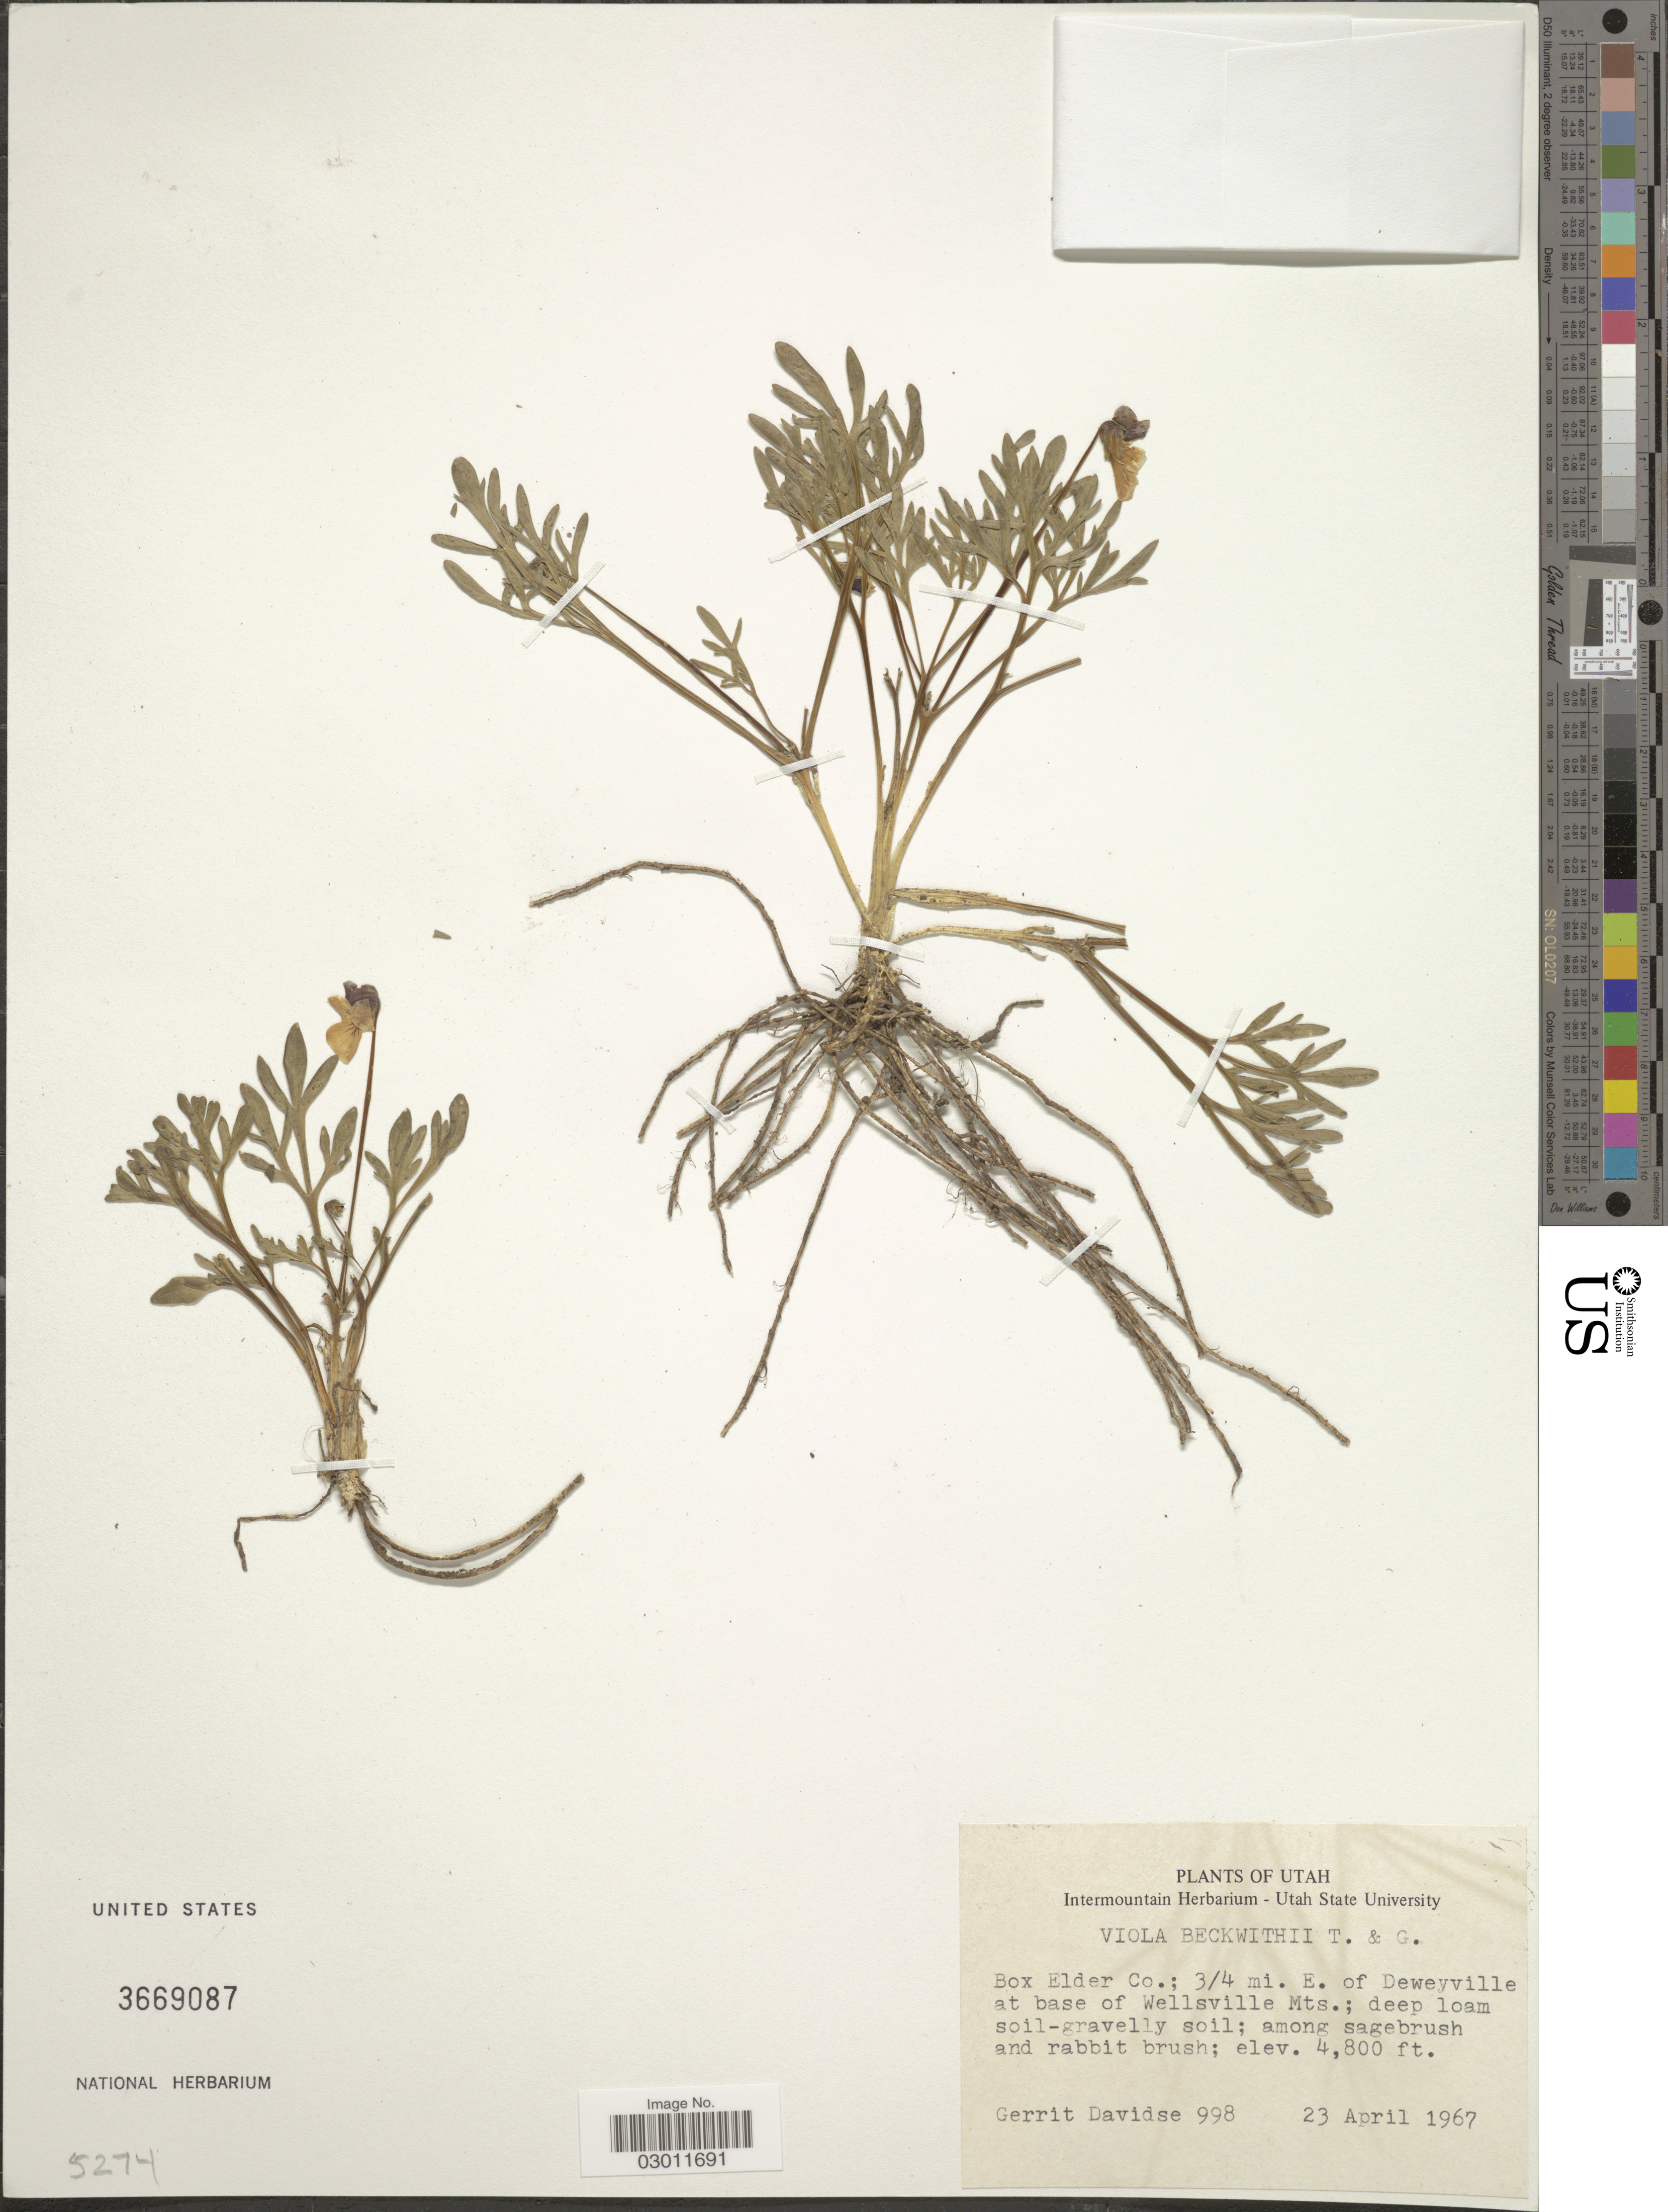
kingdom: Plantae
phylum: Tracheophyta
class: Magnoliopsida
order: Malpighiales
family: Violaceae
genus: Viola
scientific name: Viola beckwithii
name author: Torr.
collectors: G. Davidse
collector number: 998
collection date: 1967-04-23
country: United States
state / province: Utah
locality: Box Elder Co.; 3/4 mi. E. of Deweyville at base of Wellsville Mts.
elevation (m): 1463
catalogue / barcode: US 3669087